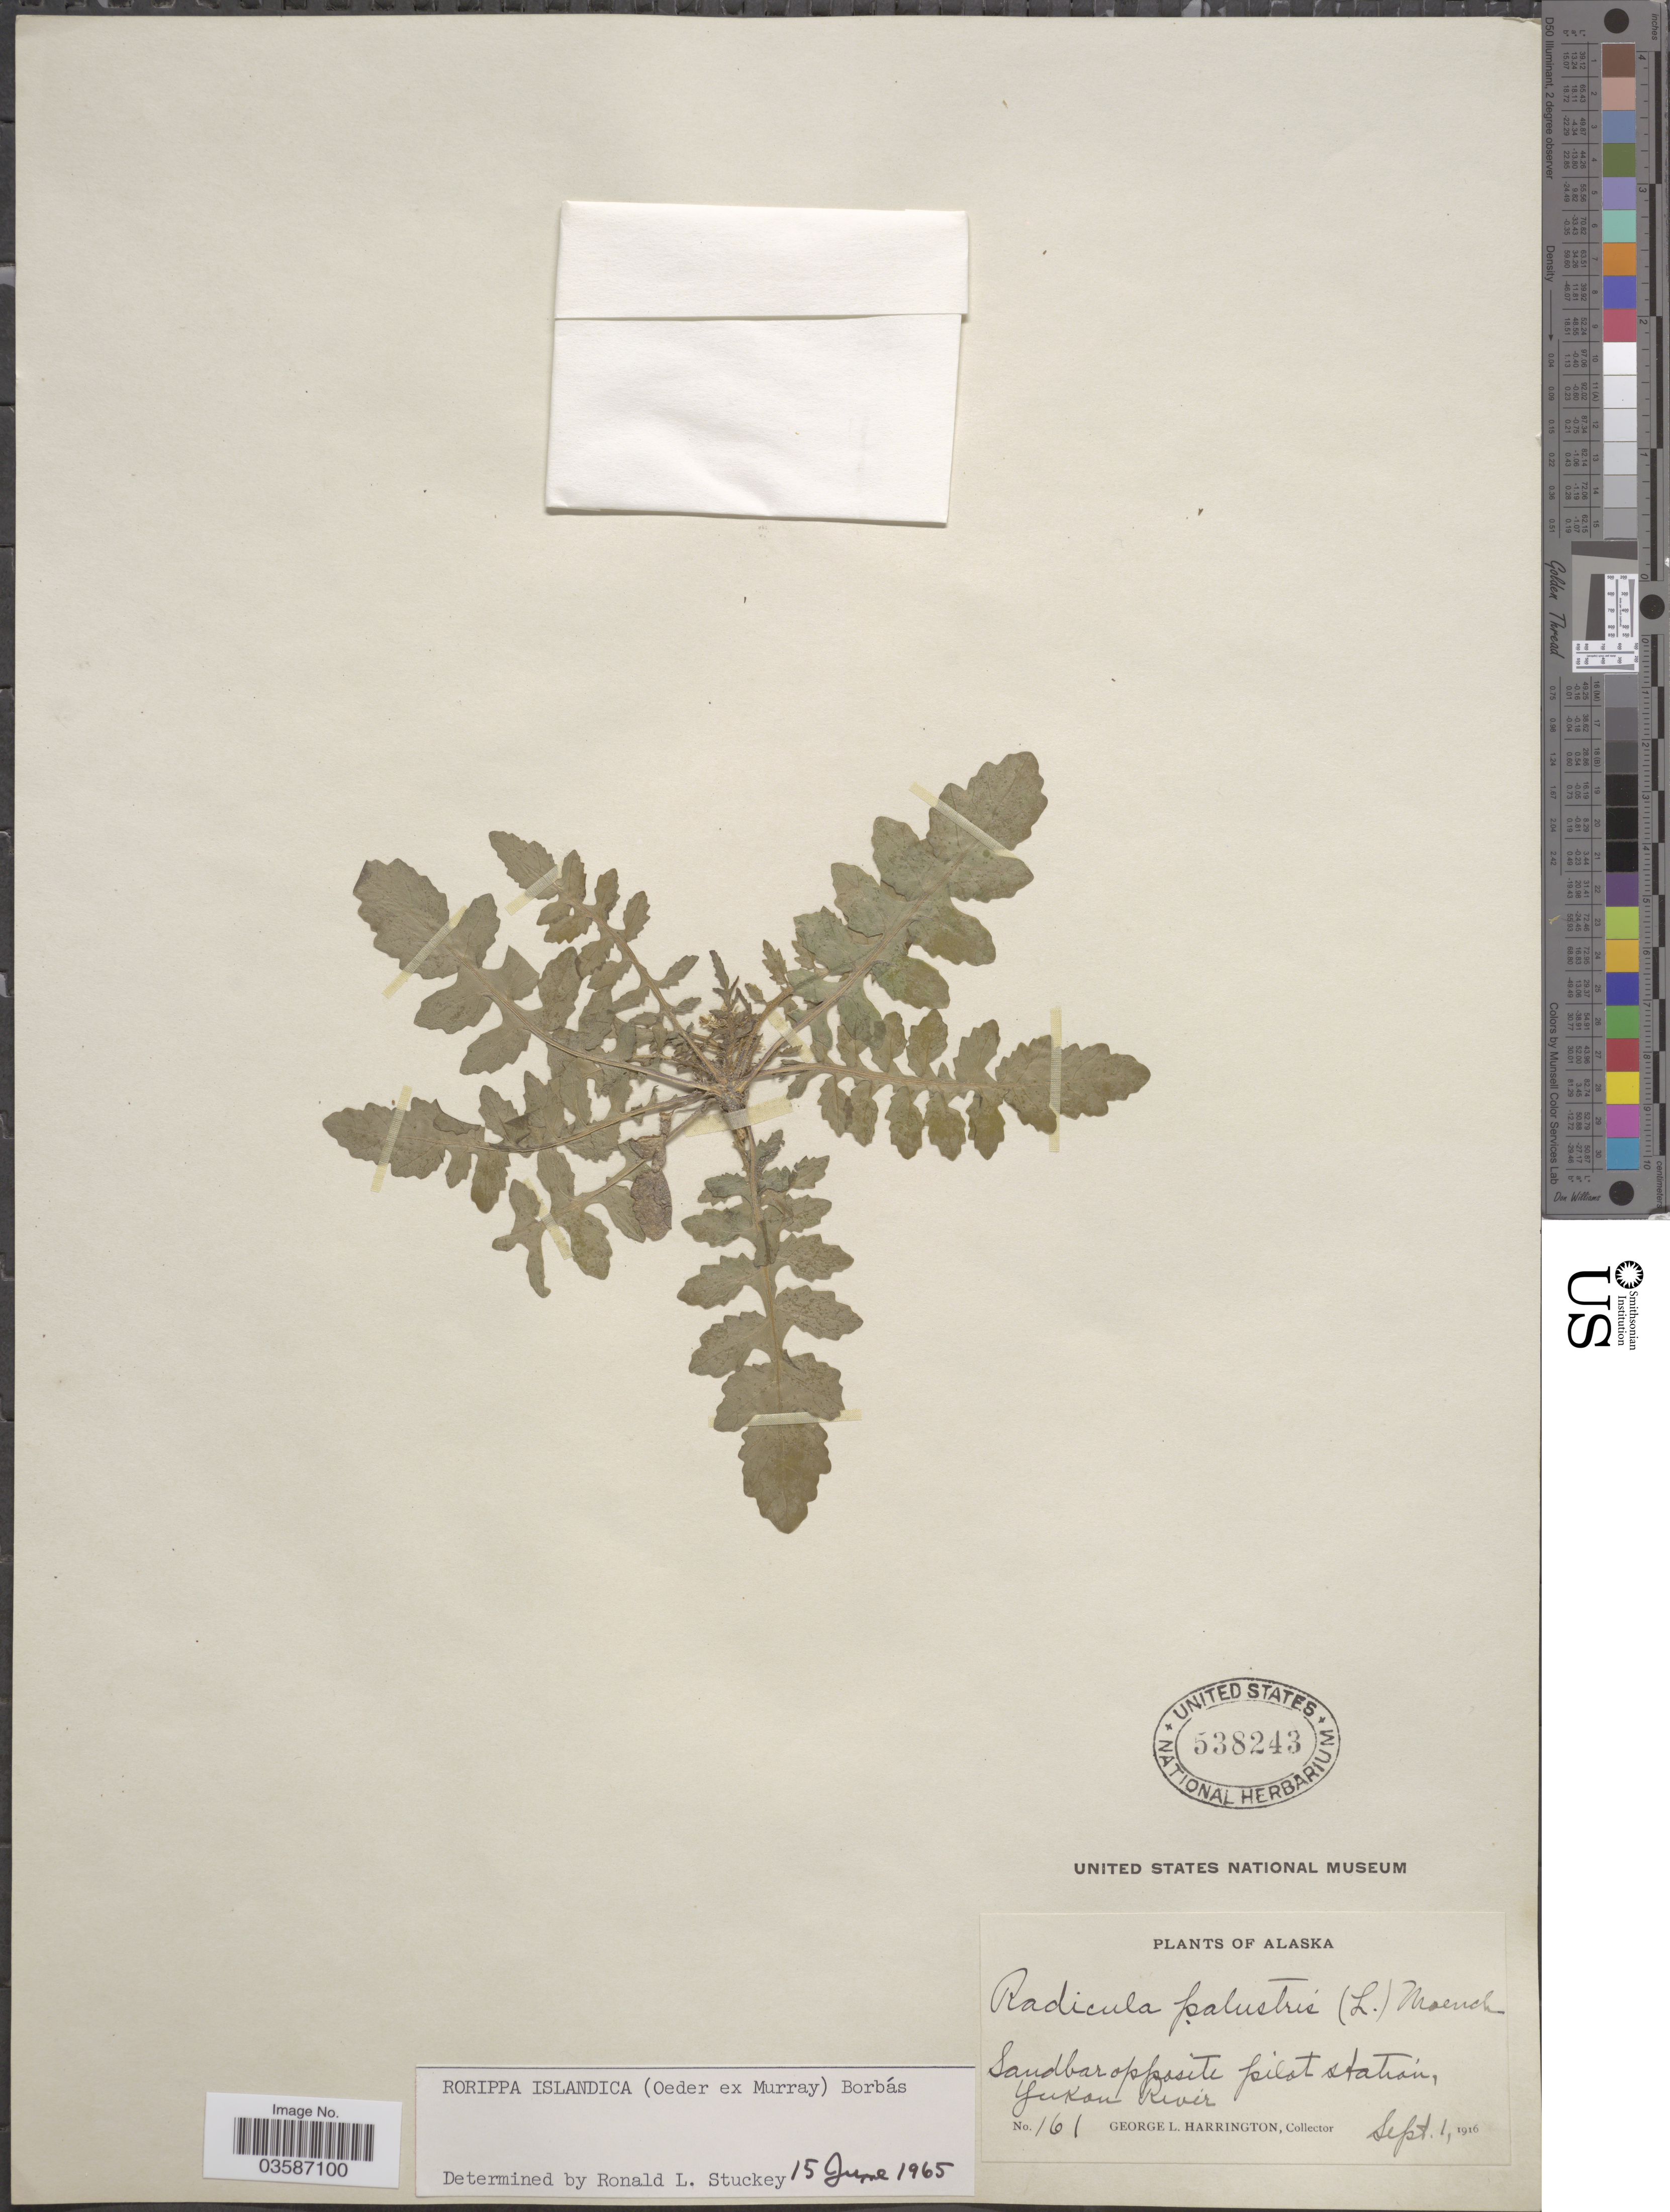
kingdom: Plantae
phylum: Tracheophyta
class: Magnoliopsida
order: Brassicales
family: Brassicaceae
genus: Rorippa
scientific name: Rorippa islandica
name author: (Oeder) Borbás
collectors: G. Harrington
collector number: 161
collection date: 1916-09-01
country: United States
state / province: Alaska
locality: Sandbar opposite pilot station, Yukon River.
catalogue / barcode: US 538243